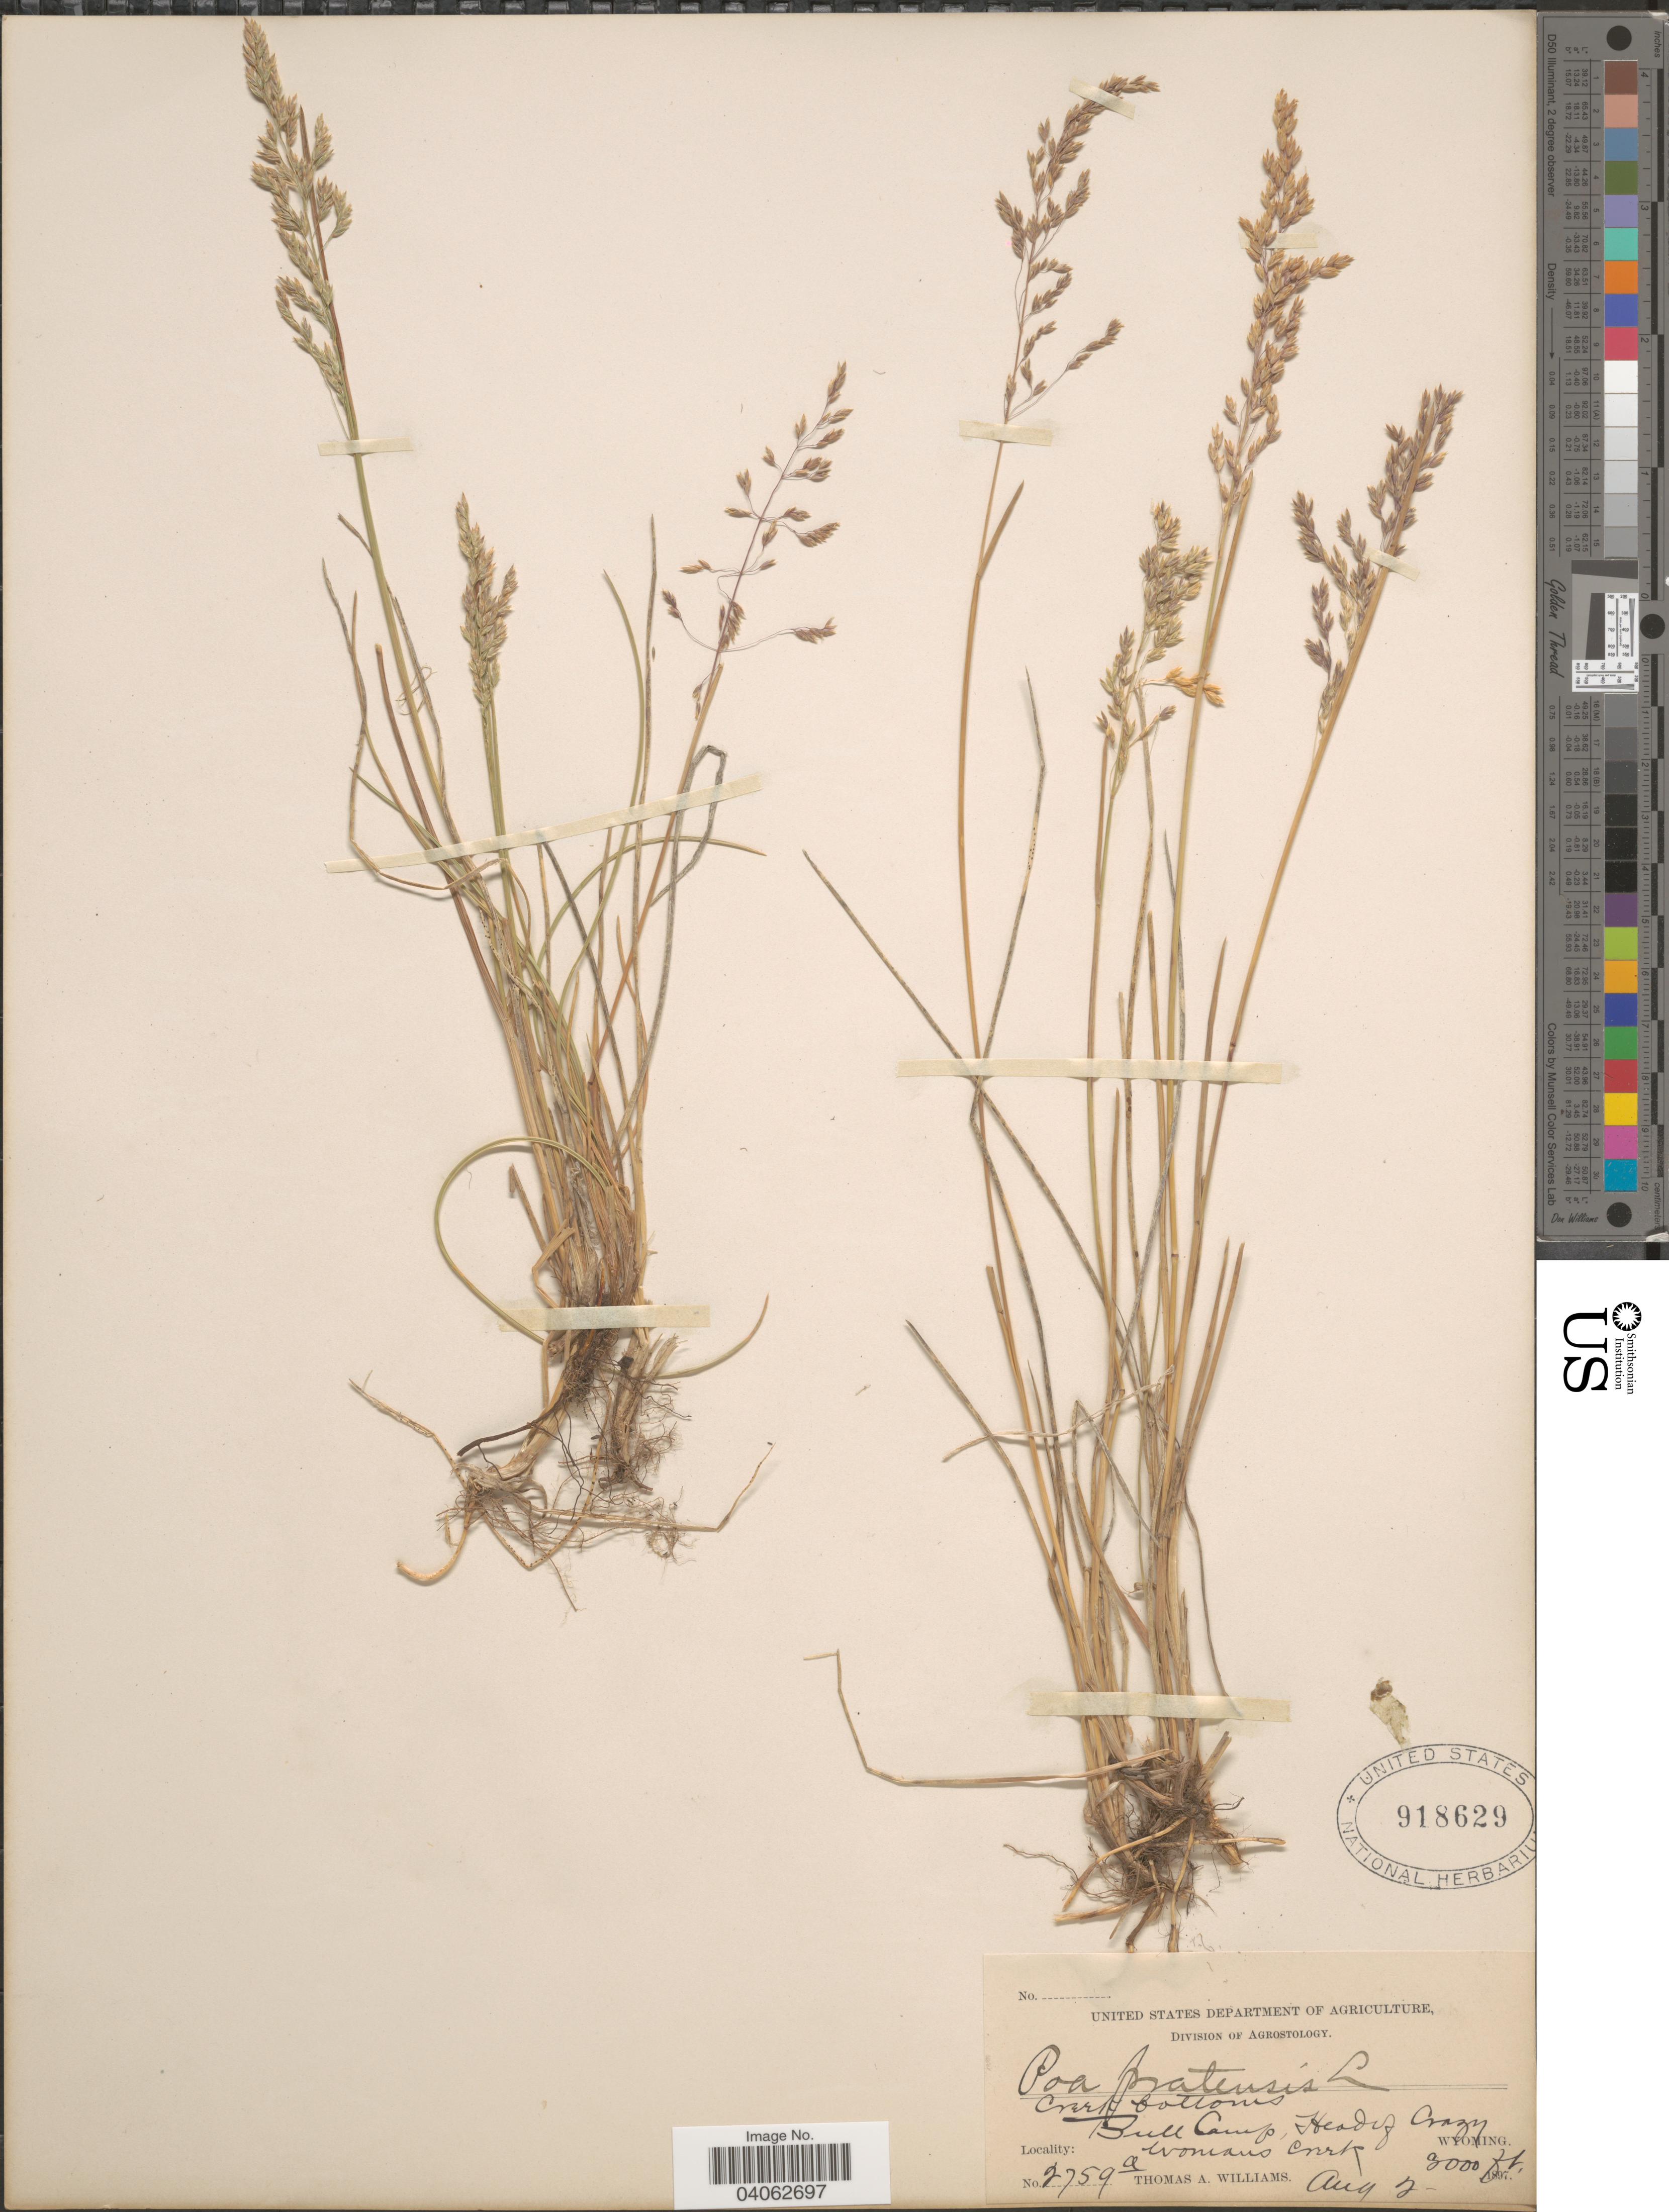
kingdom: Plantae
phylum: Tracheophyta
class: Liliopsida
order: Poales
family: Poaceae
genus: Poa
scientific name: Poa pratensis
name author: L.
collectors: T. A. Williams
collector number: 2759a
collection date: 1897-08-02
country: United States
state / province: Wyoming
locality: Bull Camp, Head of Crazy Womans Creek.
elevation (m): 914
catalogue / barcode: US 918629